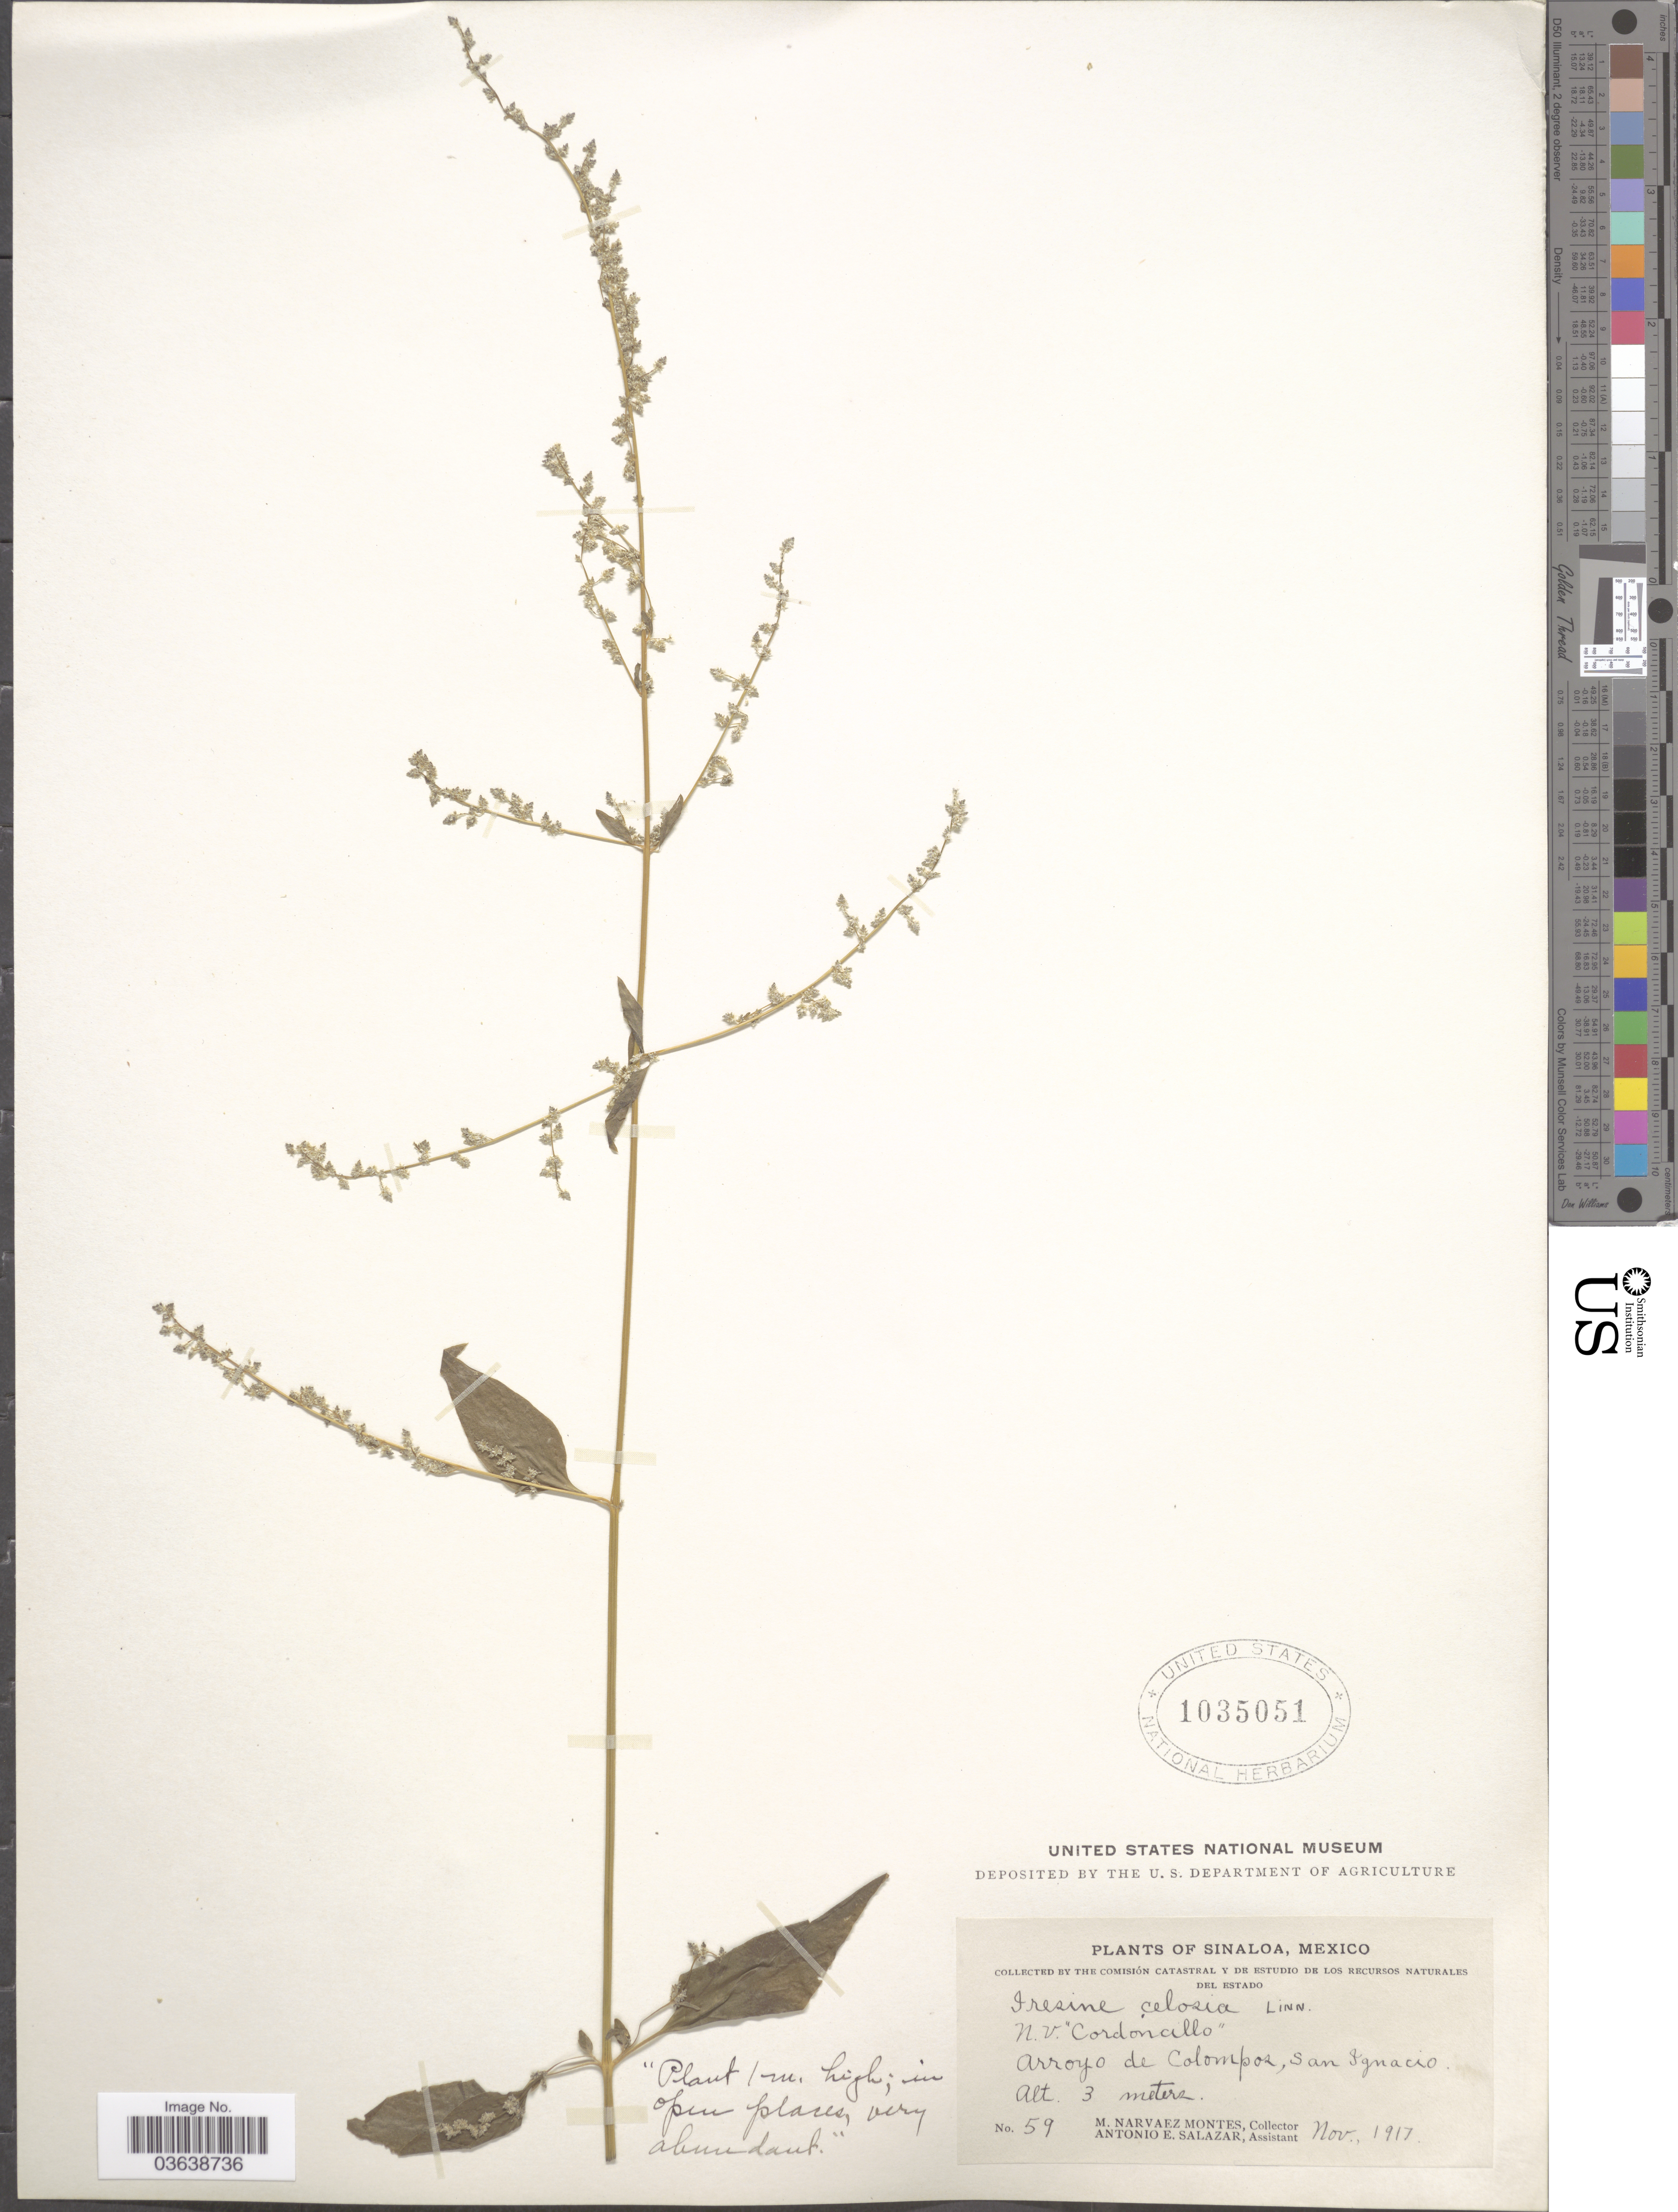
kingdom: Plantae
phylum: Tracheophyta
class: Magnoliopsida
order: Caryophyllales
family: Amaranthaceae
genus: Iresine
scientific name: Iresine celosia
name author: L.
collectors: M. Narvaez-Montes & A. E. Salazar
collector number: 59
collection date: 1917-11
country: Mexico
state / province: Sinaloa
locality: Arroyo de Colompos, San Ignacio.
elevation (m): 3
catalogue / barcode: US 1035051